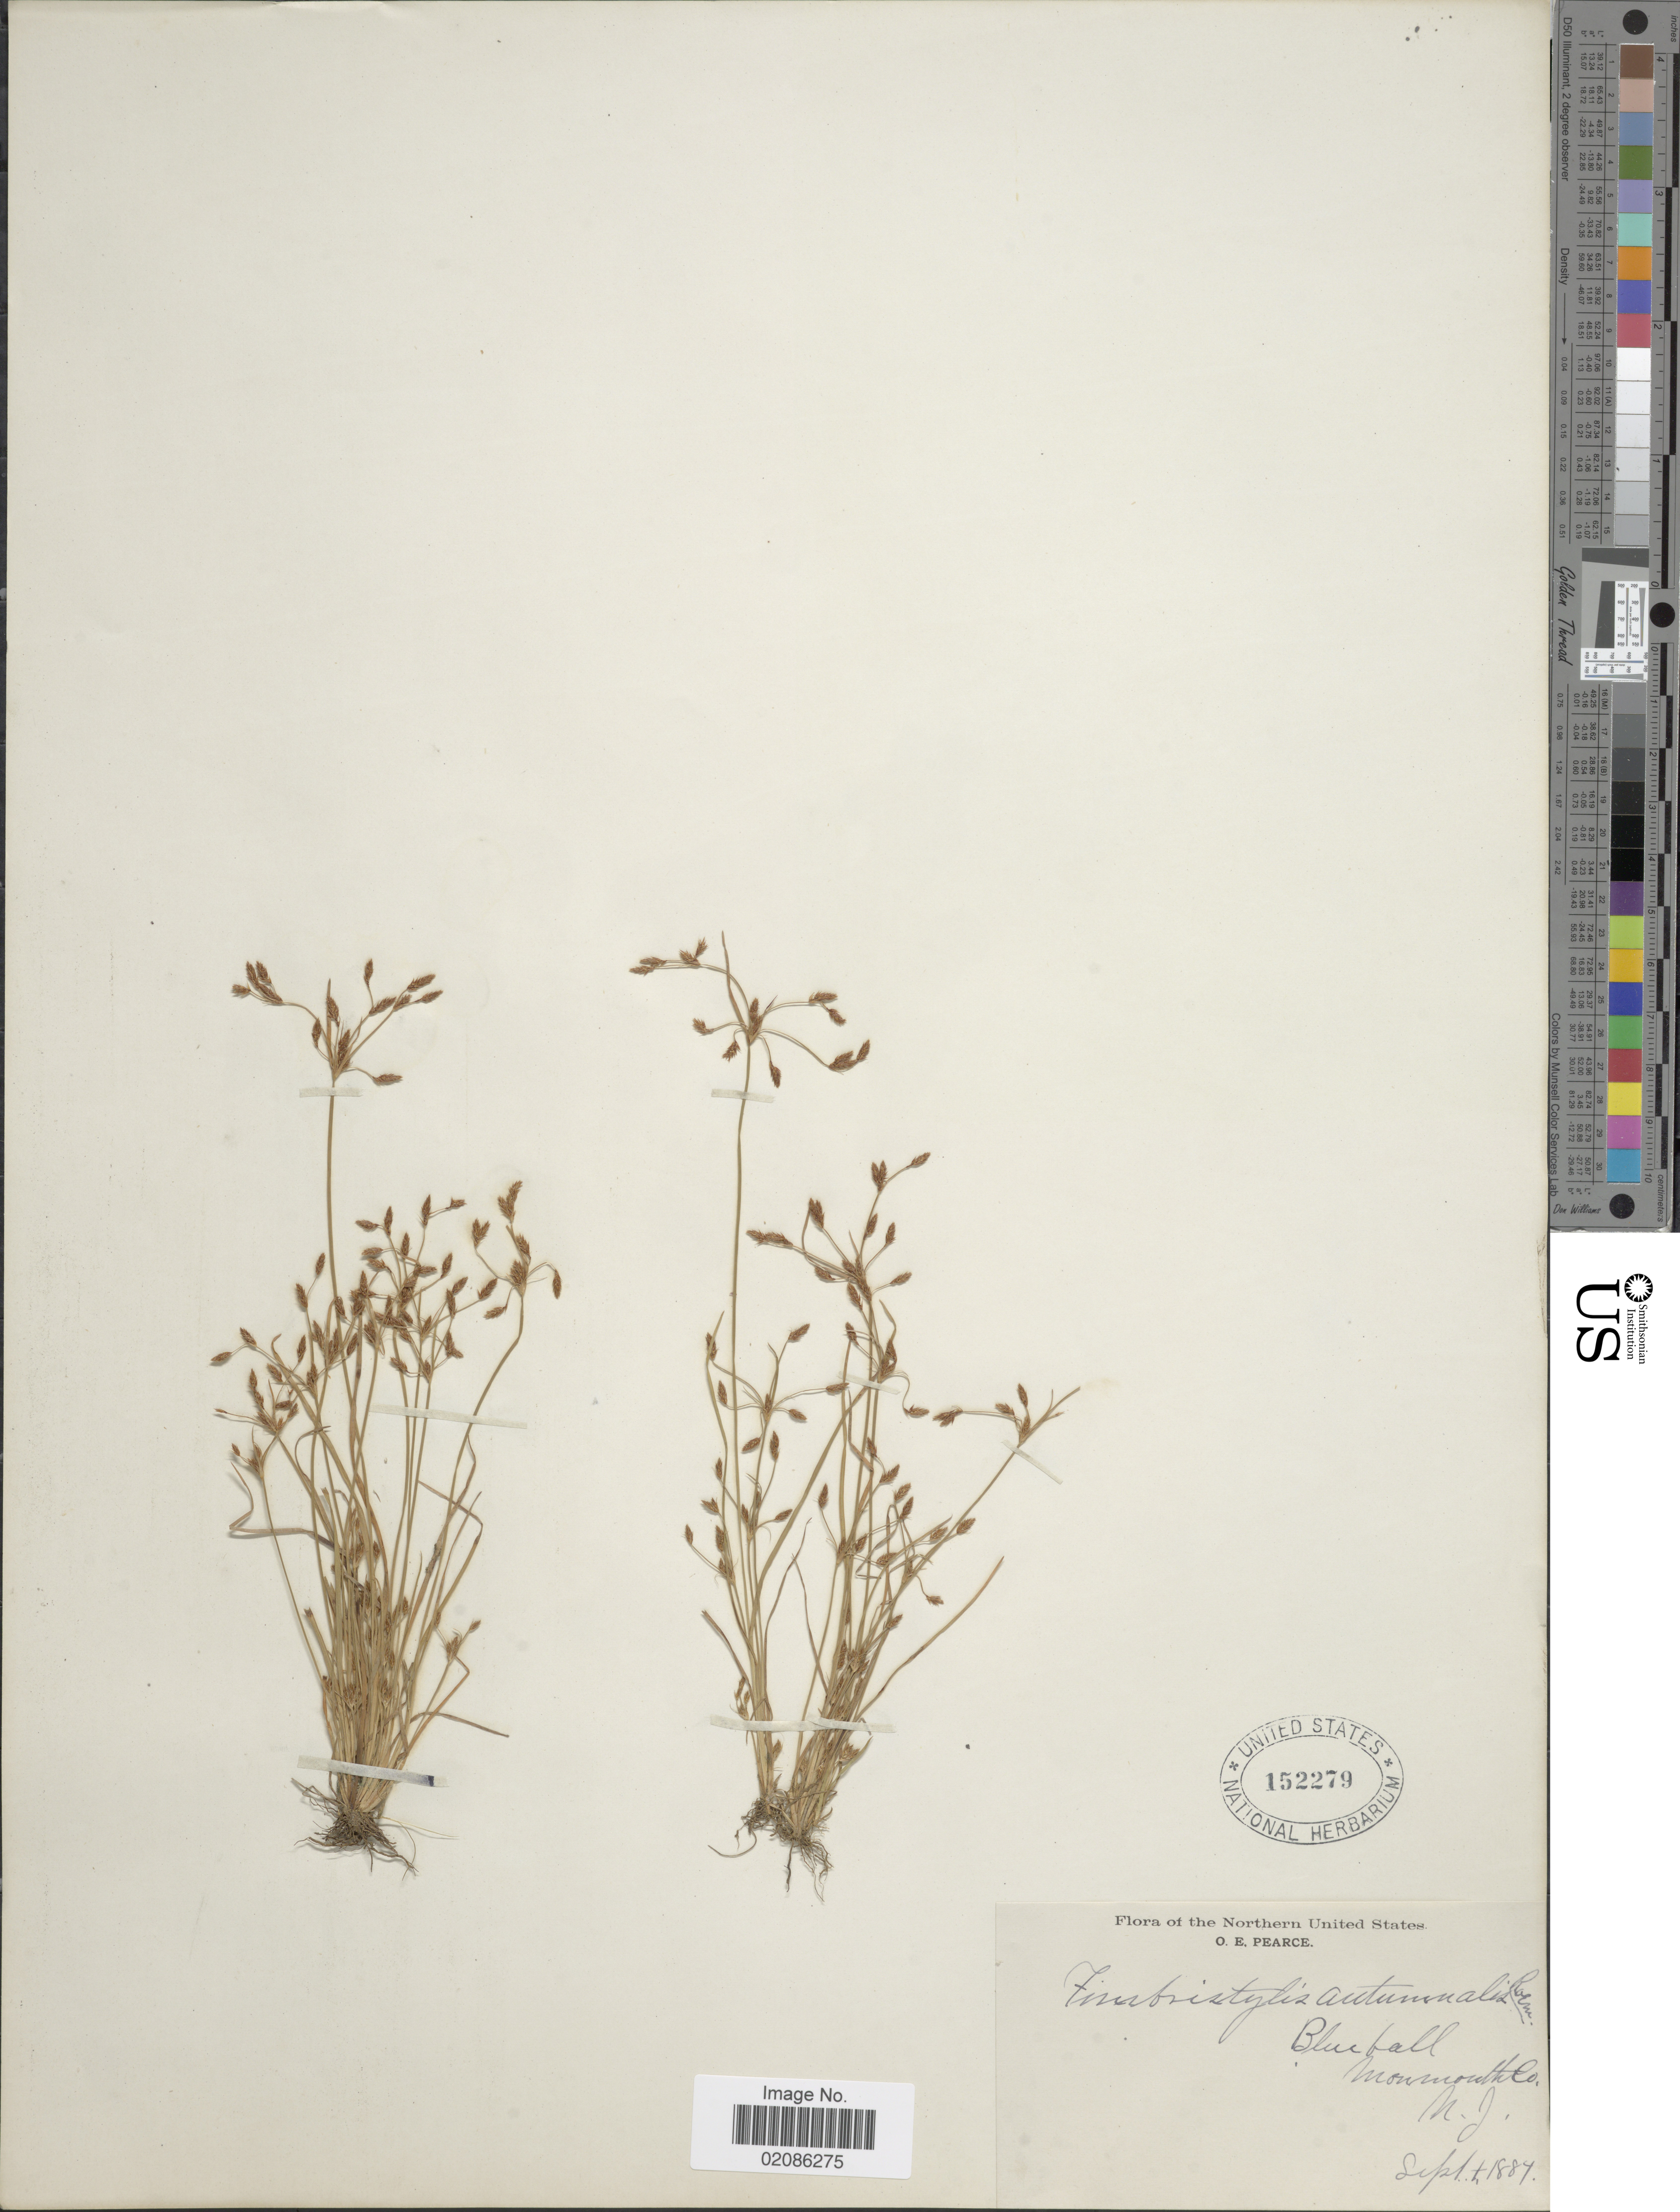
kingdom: Plantae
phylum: Tracheophyta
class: Liliopsida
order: Poales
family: Cyperaceae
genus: Fimbristylis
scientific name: Fimbristylis autumnalis (L.) Roem. & Schult.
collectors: O. E. Pearce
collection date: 1884-09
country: United States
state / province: New Jersey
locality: The Northern United States, Bluefall, Monmouth Co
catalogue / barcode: US 152279